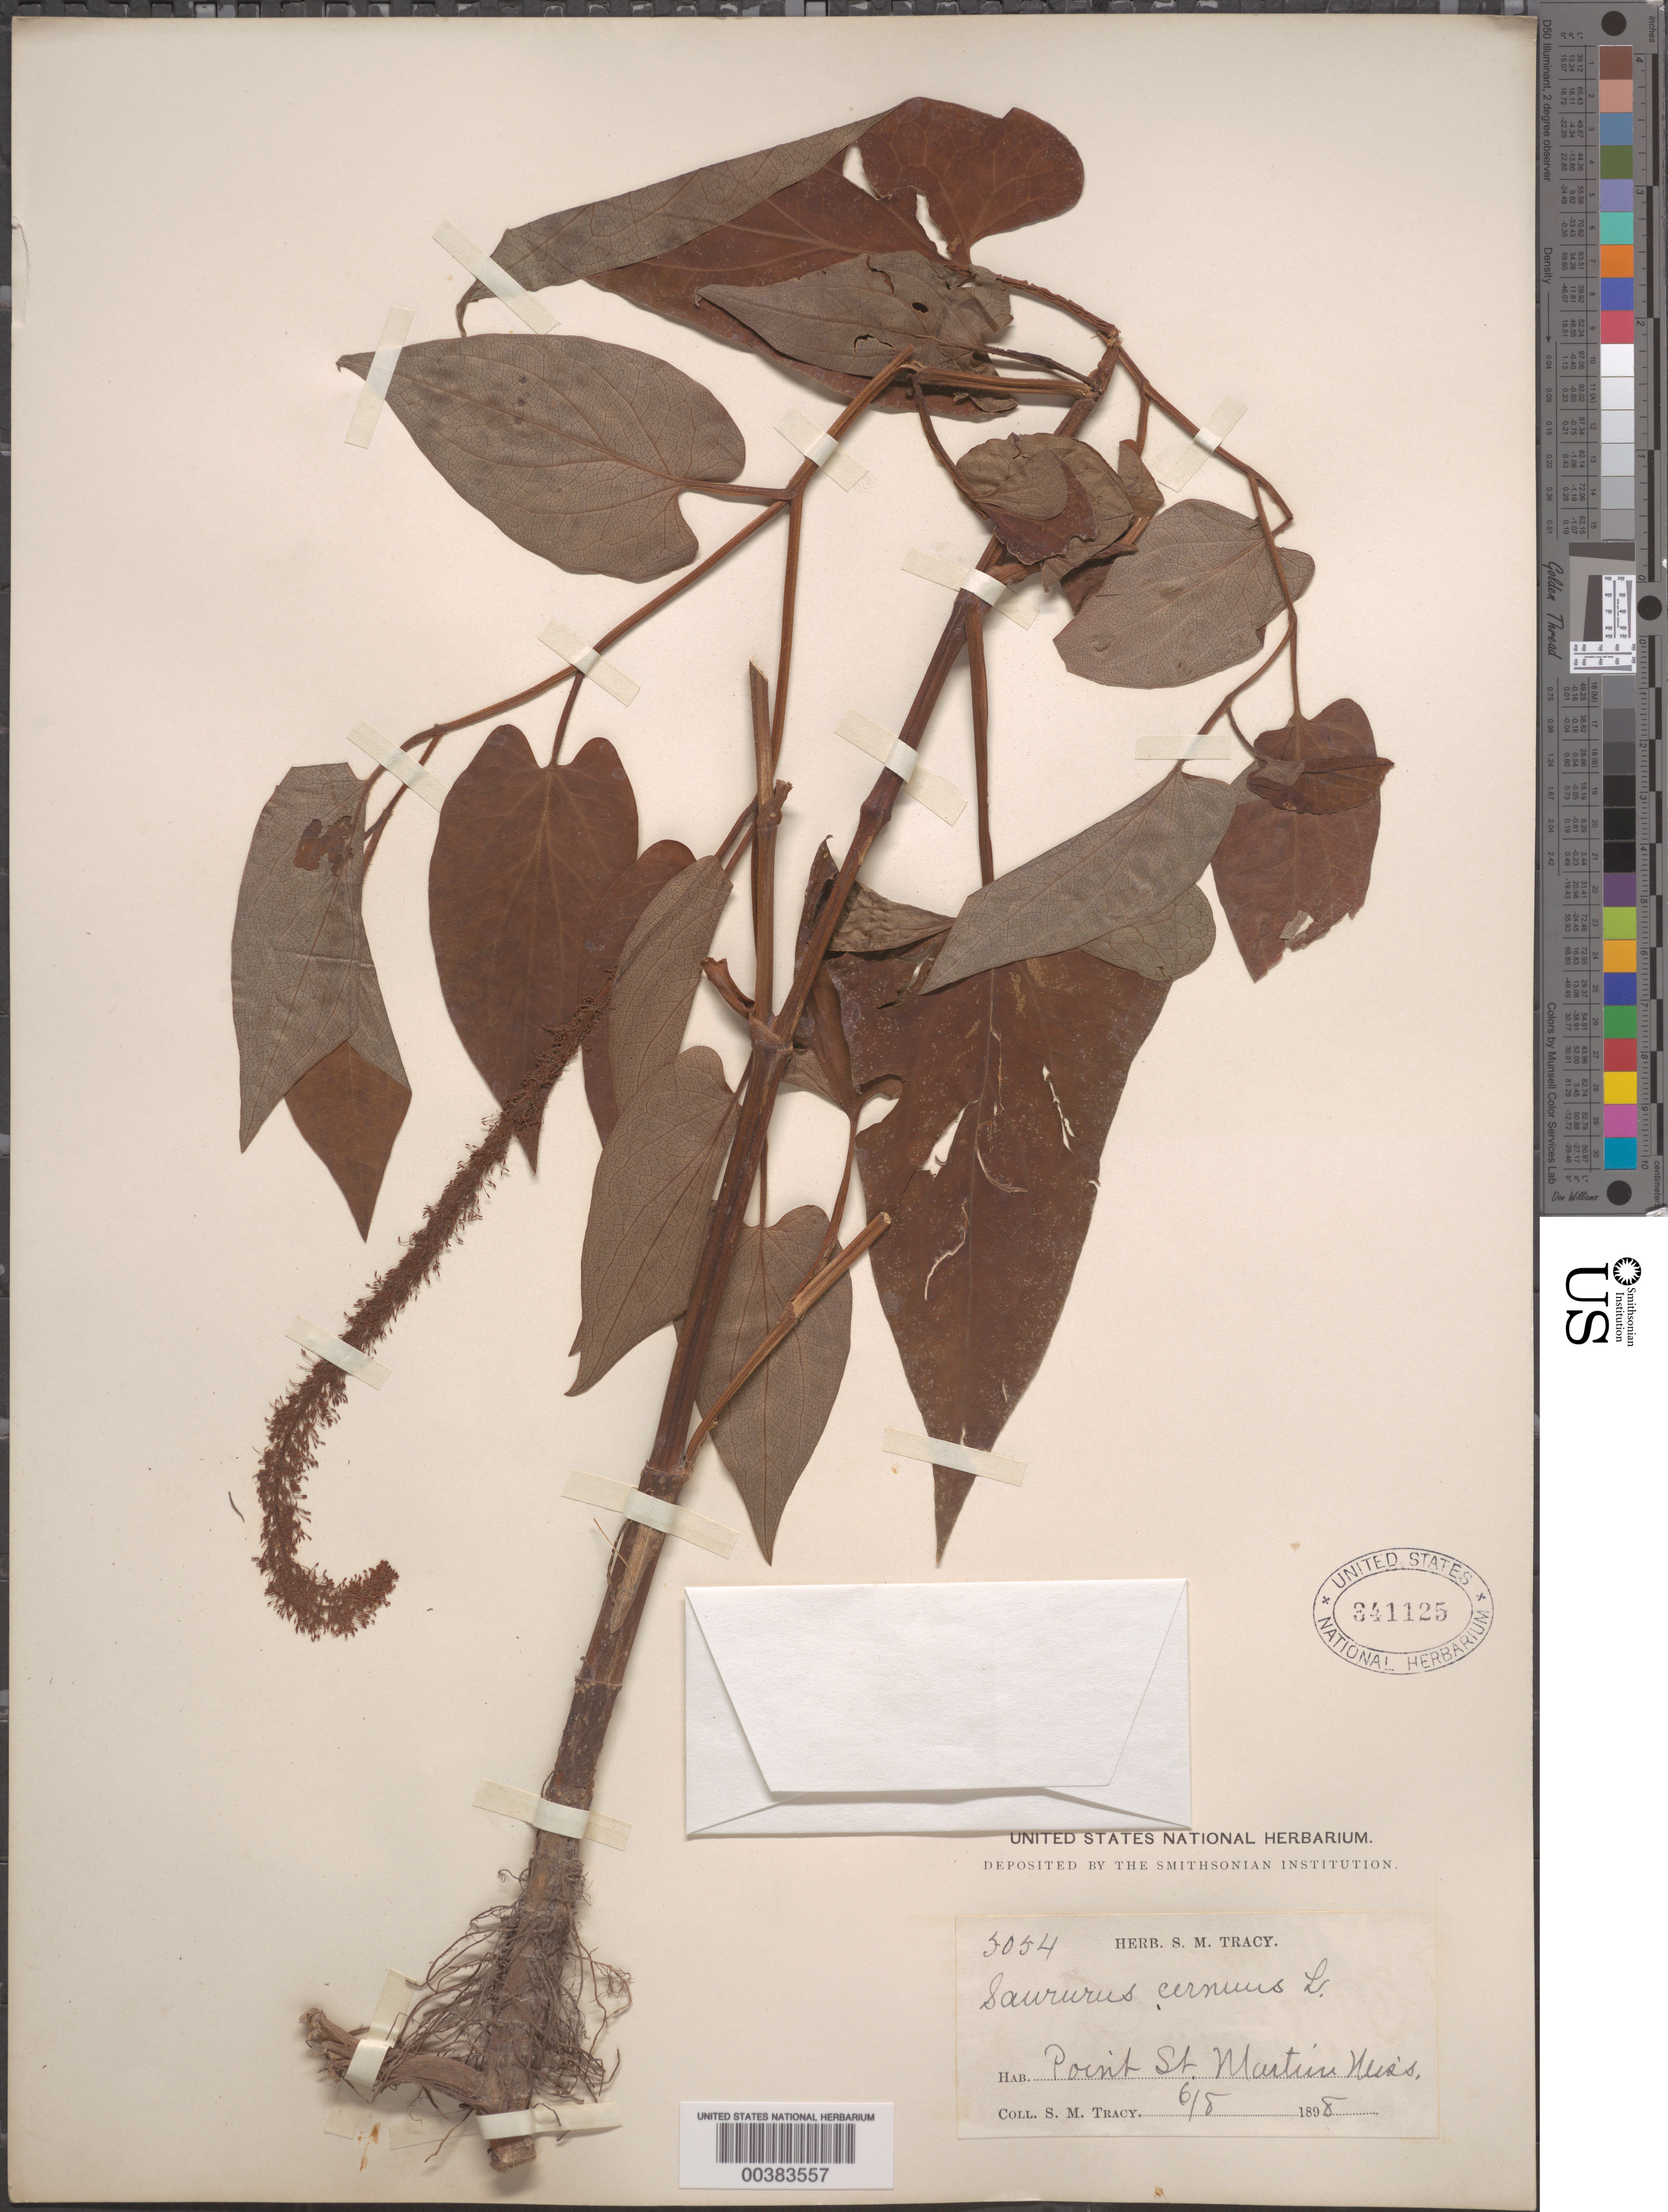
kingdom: Plantae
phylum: Tracheophyta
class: Magnoliopsida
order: Piperales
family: Saururaceae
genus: Saururus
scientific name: Saururus cernuus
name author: L.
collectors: S. M. Tracy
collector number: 5054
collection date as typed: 06 Aug 1898 or 08 Jul 1898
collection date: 1898-07-08 or 1898-08-06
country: United States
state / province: Mississippi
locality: Point st. martin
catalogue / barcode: US 341125